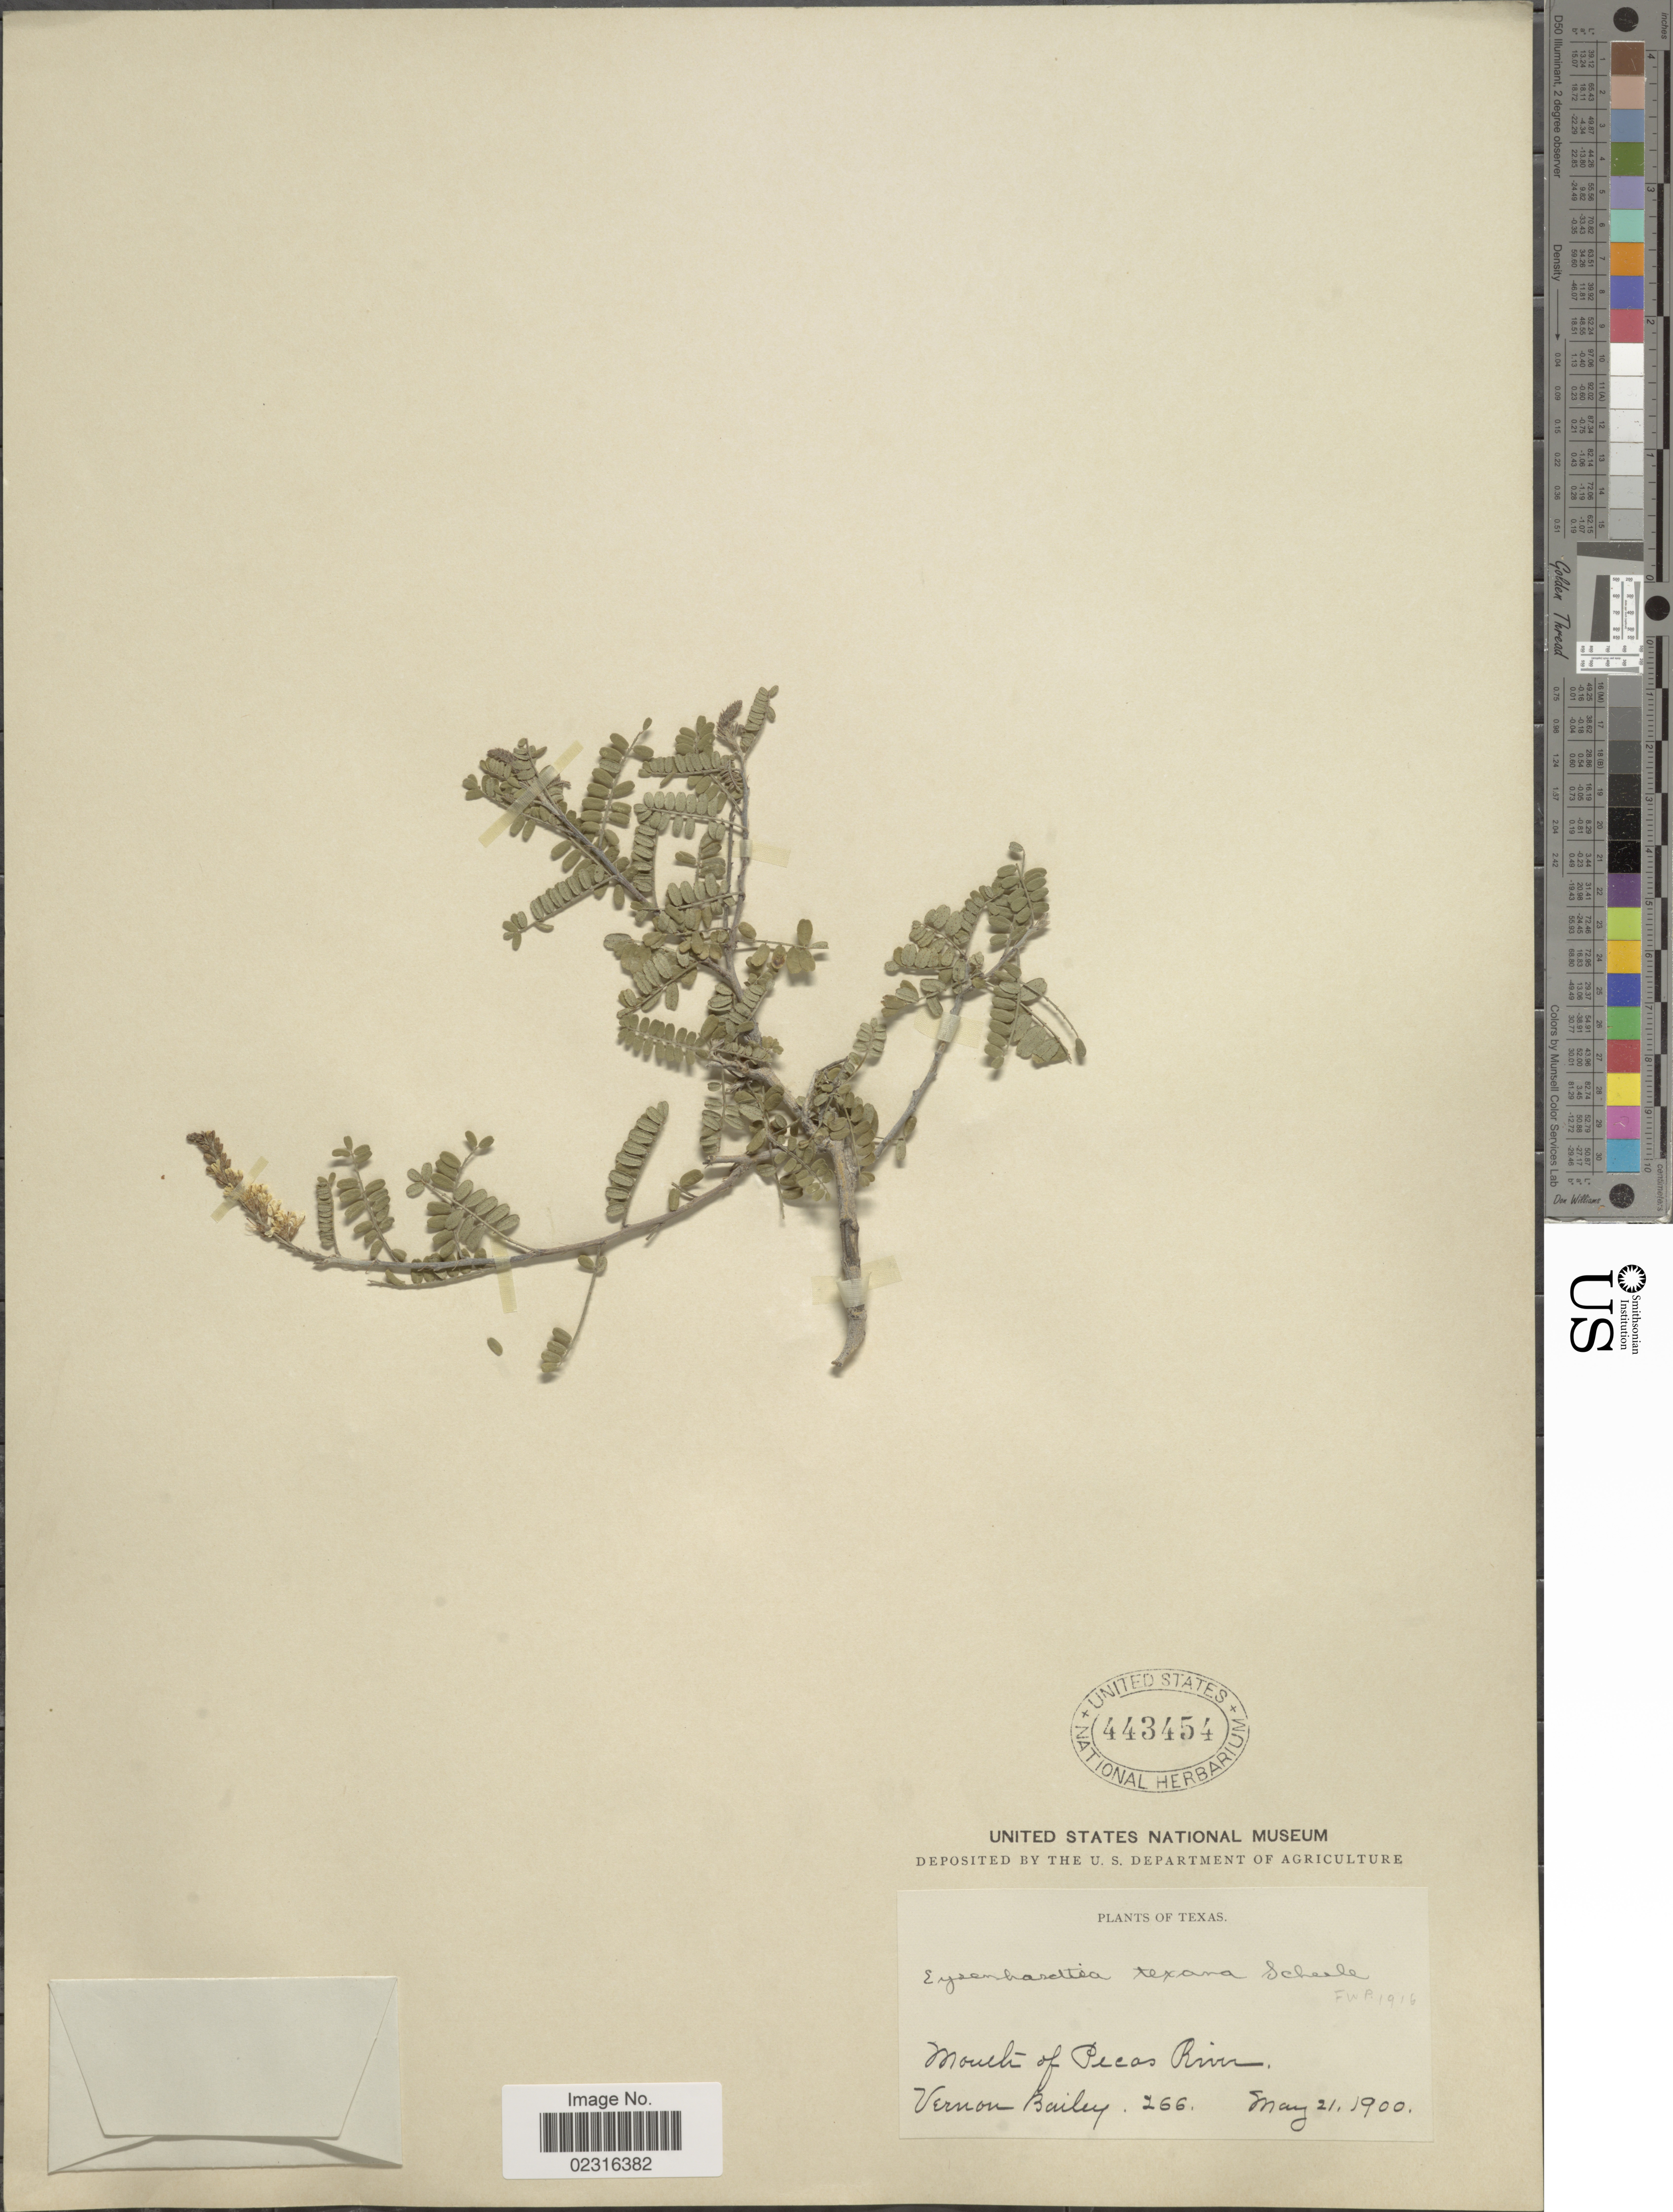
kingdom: Plantae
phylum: Tracheophyta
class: Magnoliopsida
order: Fabales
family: Fabaceae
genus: Eysenhardtia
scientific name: Eysenhardtia texana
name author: Scheele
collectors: V. O. Bailey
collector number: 266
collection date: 1900-05-21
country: United States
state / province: Texas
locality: Mouth of Pecos River.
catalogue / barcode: US 443454